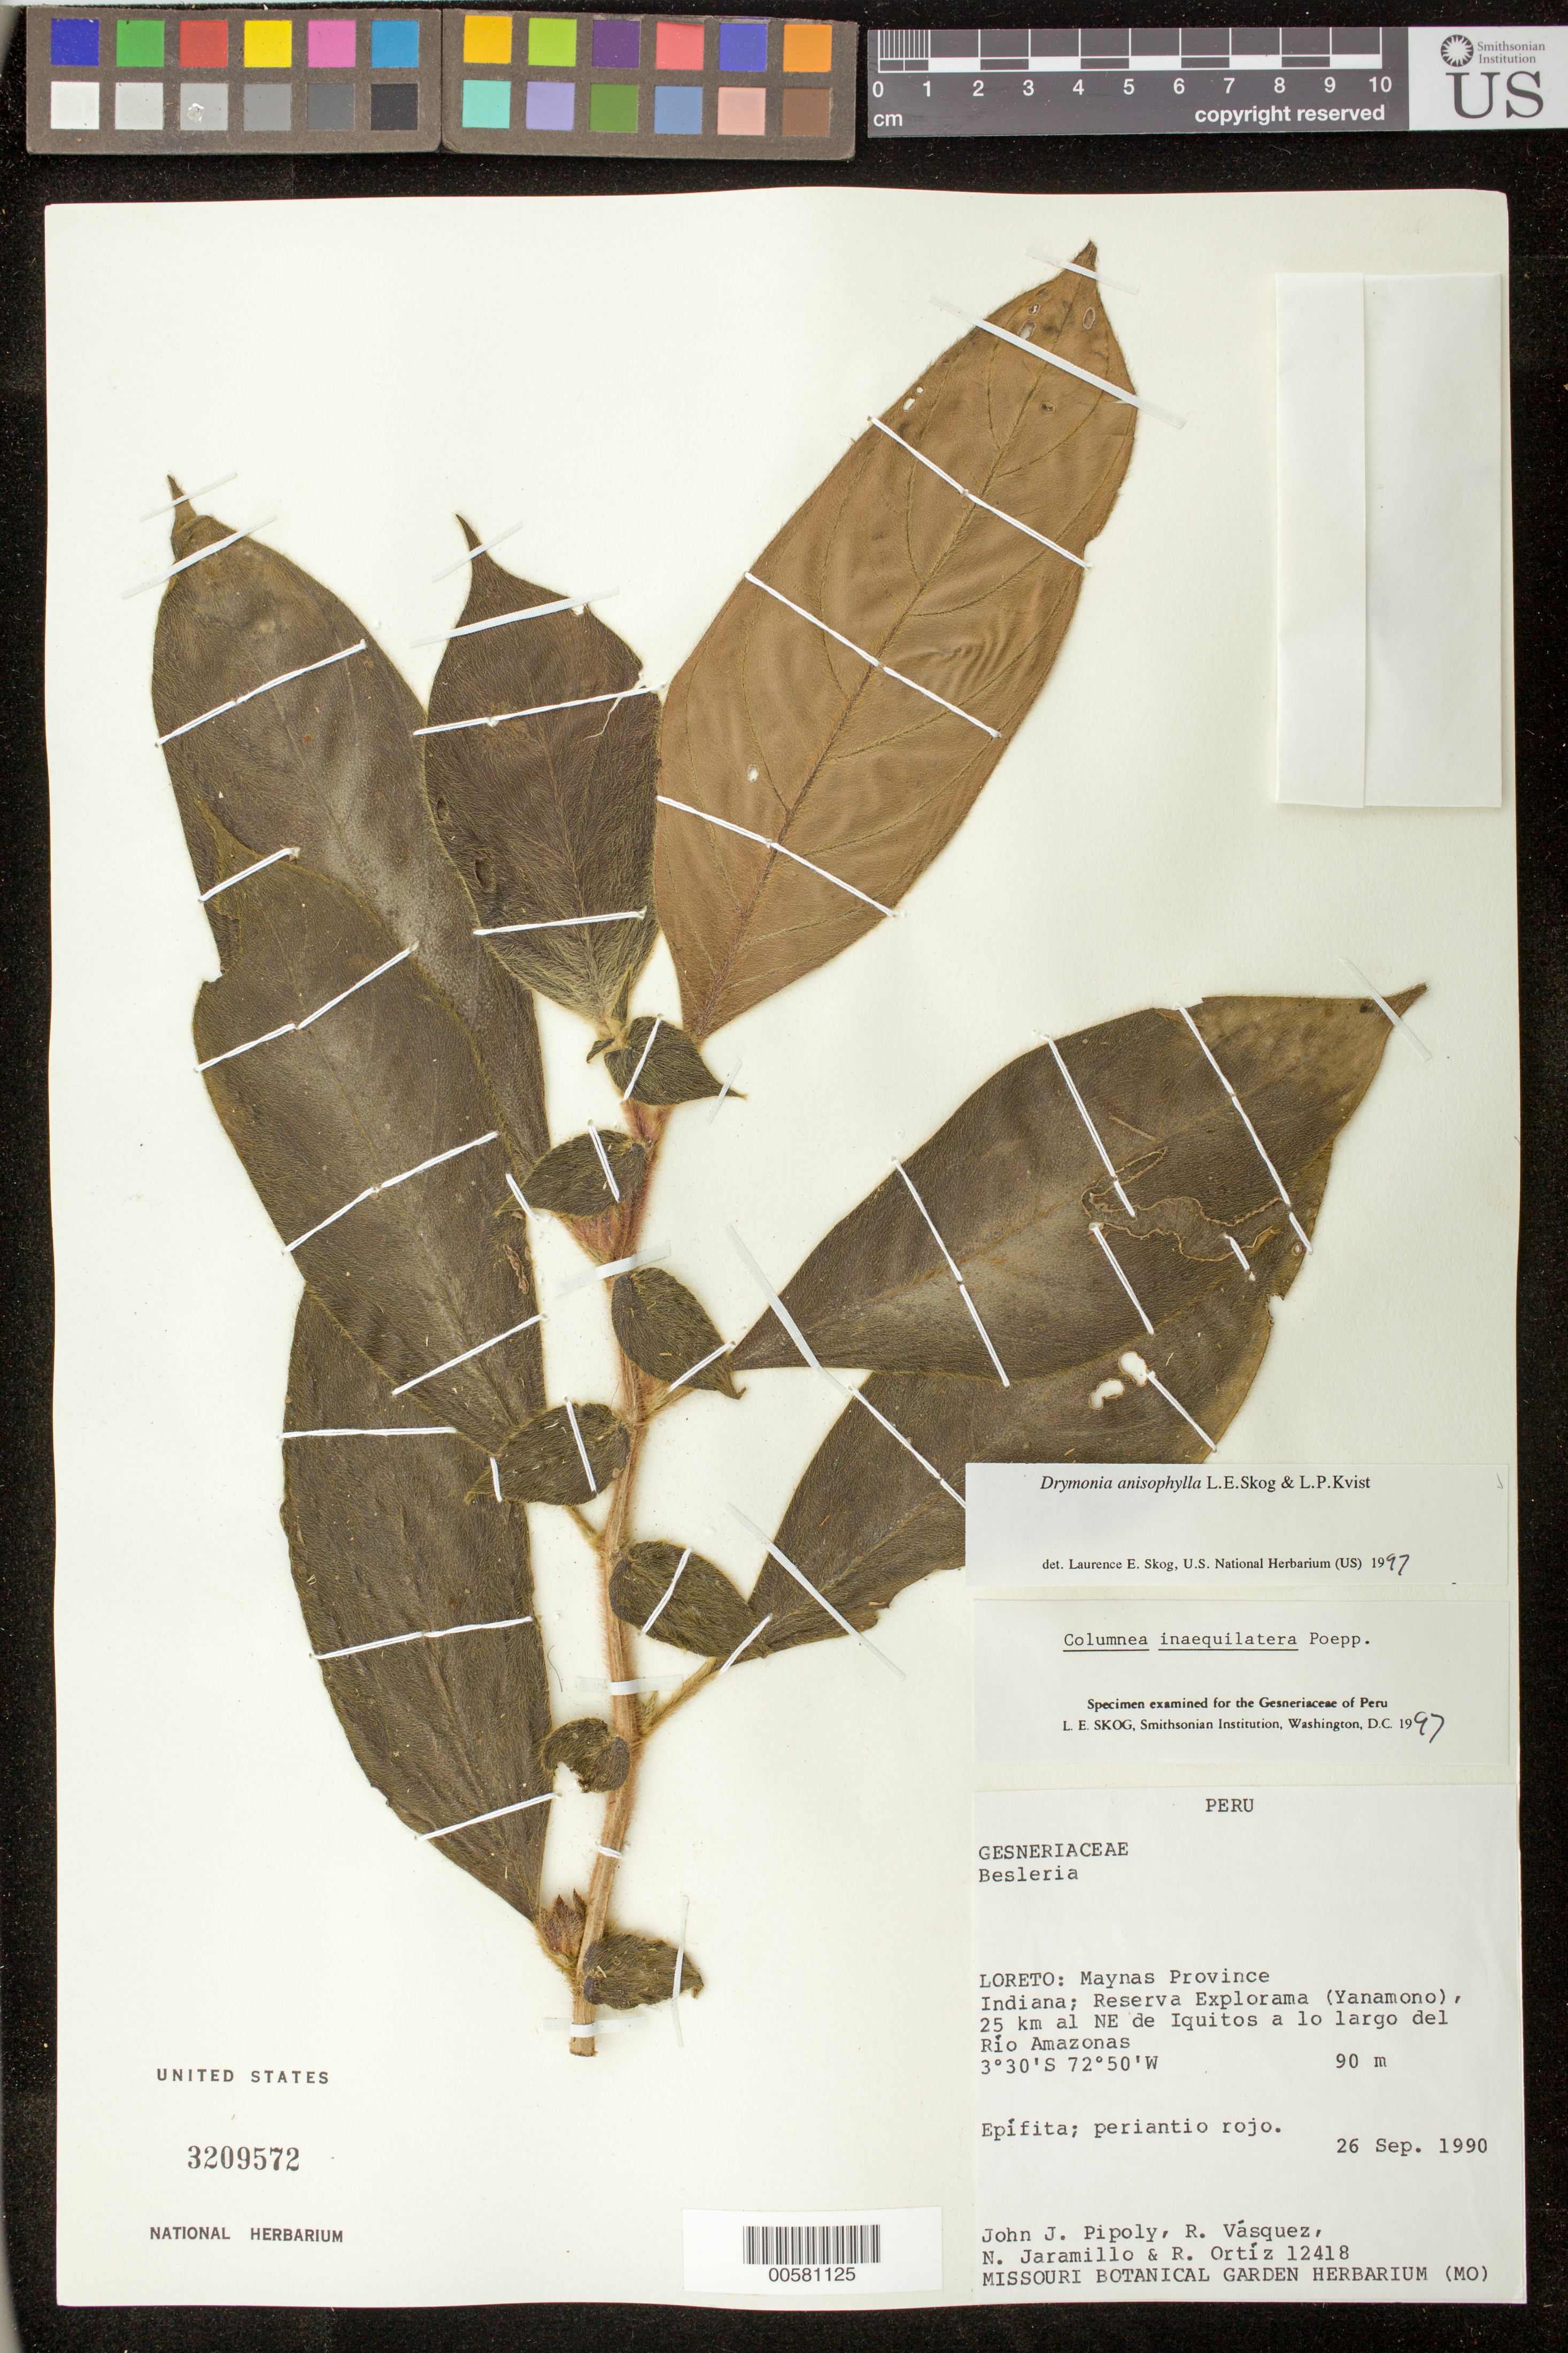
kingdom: Plantae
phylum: Tracheophyta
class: Magnoliopsida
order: Lamiales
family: Gesneriaceae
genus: Drymonia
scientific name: Drymonia anisophylla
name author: L.E. Skog & L.P. Kvist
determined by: Skog, Laurence E.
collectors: J. J. Pipoly, R. Vásquez, N. Jaramillo & R. del C. Ortiz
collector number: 12418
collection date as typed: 26 Sep 1990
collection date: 1990-09-26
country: Peru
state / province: Loreto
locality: Prov. Maynas; Indiana, Reserva Explorama (Yanamono), 25 km al NE de Iquitos a lo largo del Río Amazonas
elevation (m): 90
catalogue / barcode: US 3209572